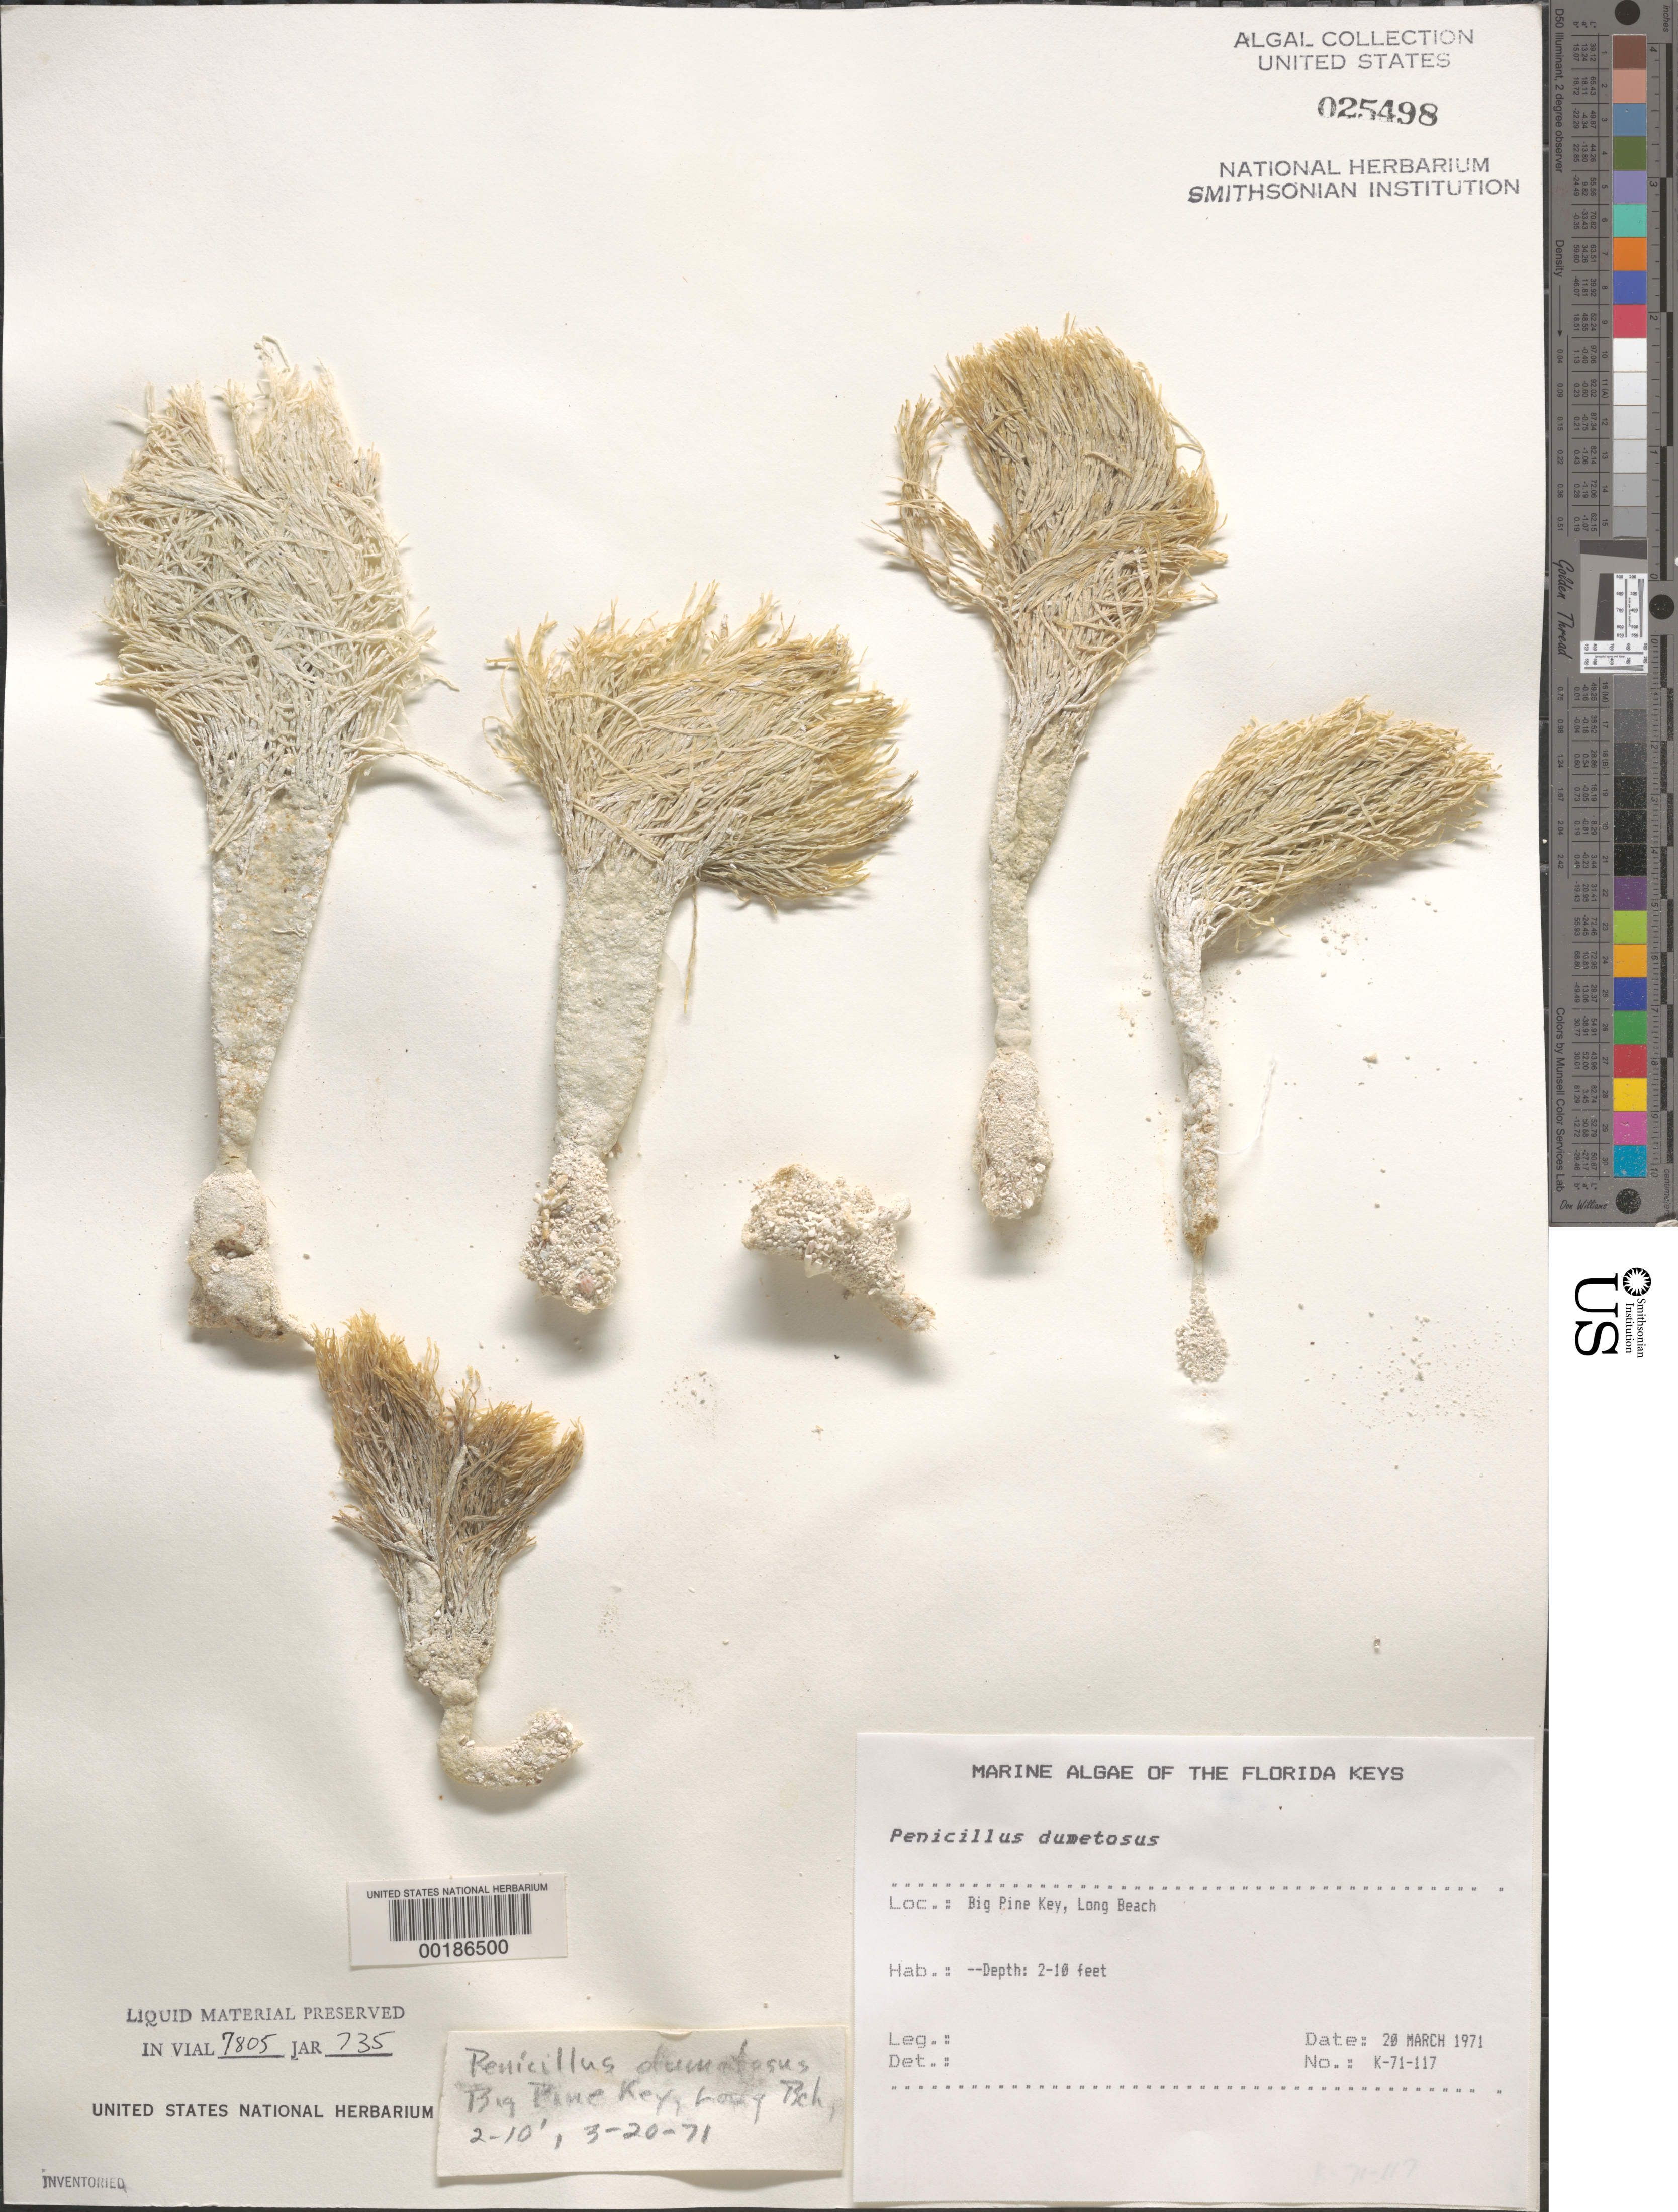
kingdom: Plantae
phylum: Chlorophyta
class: Ulvophyceae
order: Bryopsidales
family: Udoteaceae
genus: Penicillus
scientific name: Penicillus dumetosus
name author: (J.V.Lamouroux) Blainville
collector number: K-71-117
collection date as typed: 20 Mar 1971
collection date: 1971-03-20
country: United States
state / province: Florida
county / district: Monroe County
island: Big Pine Key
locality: Long Beach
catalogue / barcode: US 25498